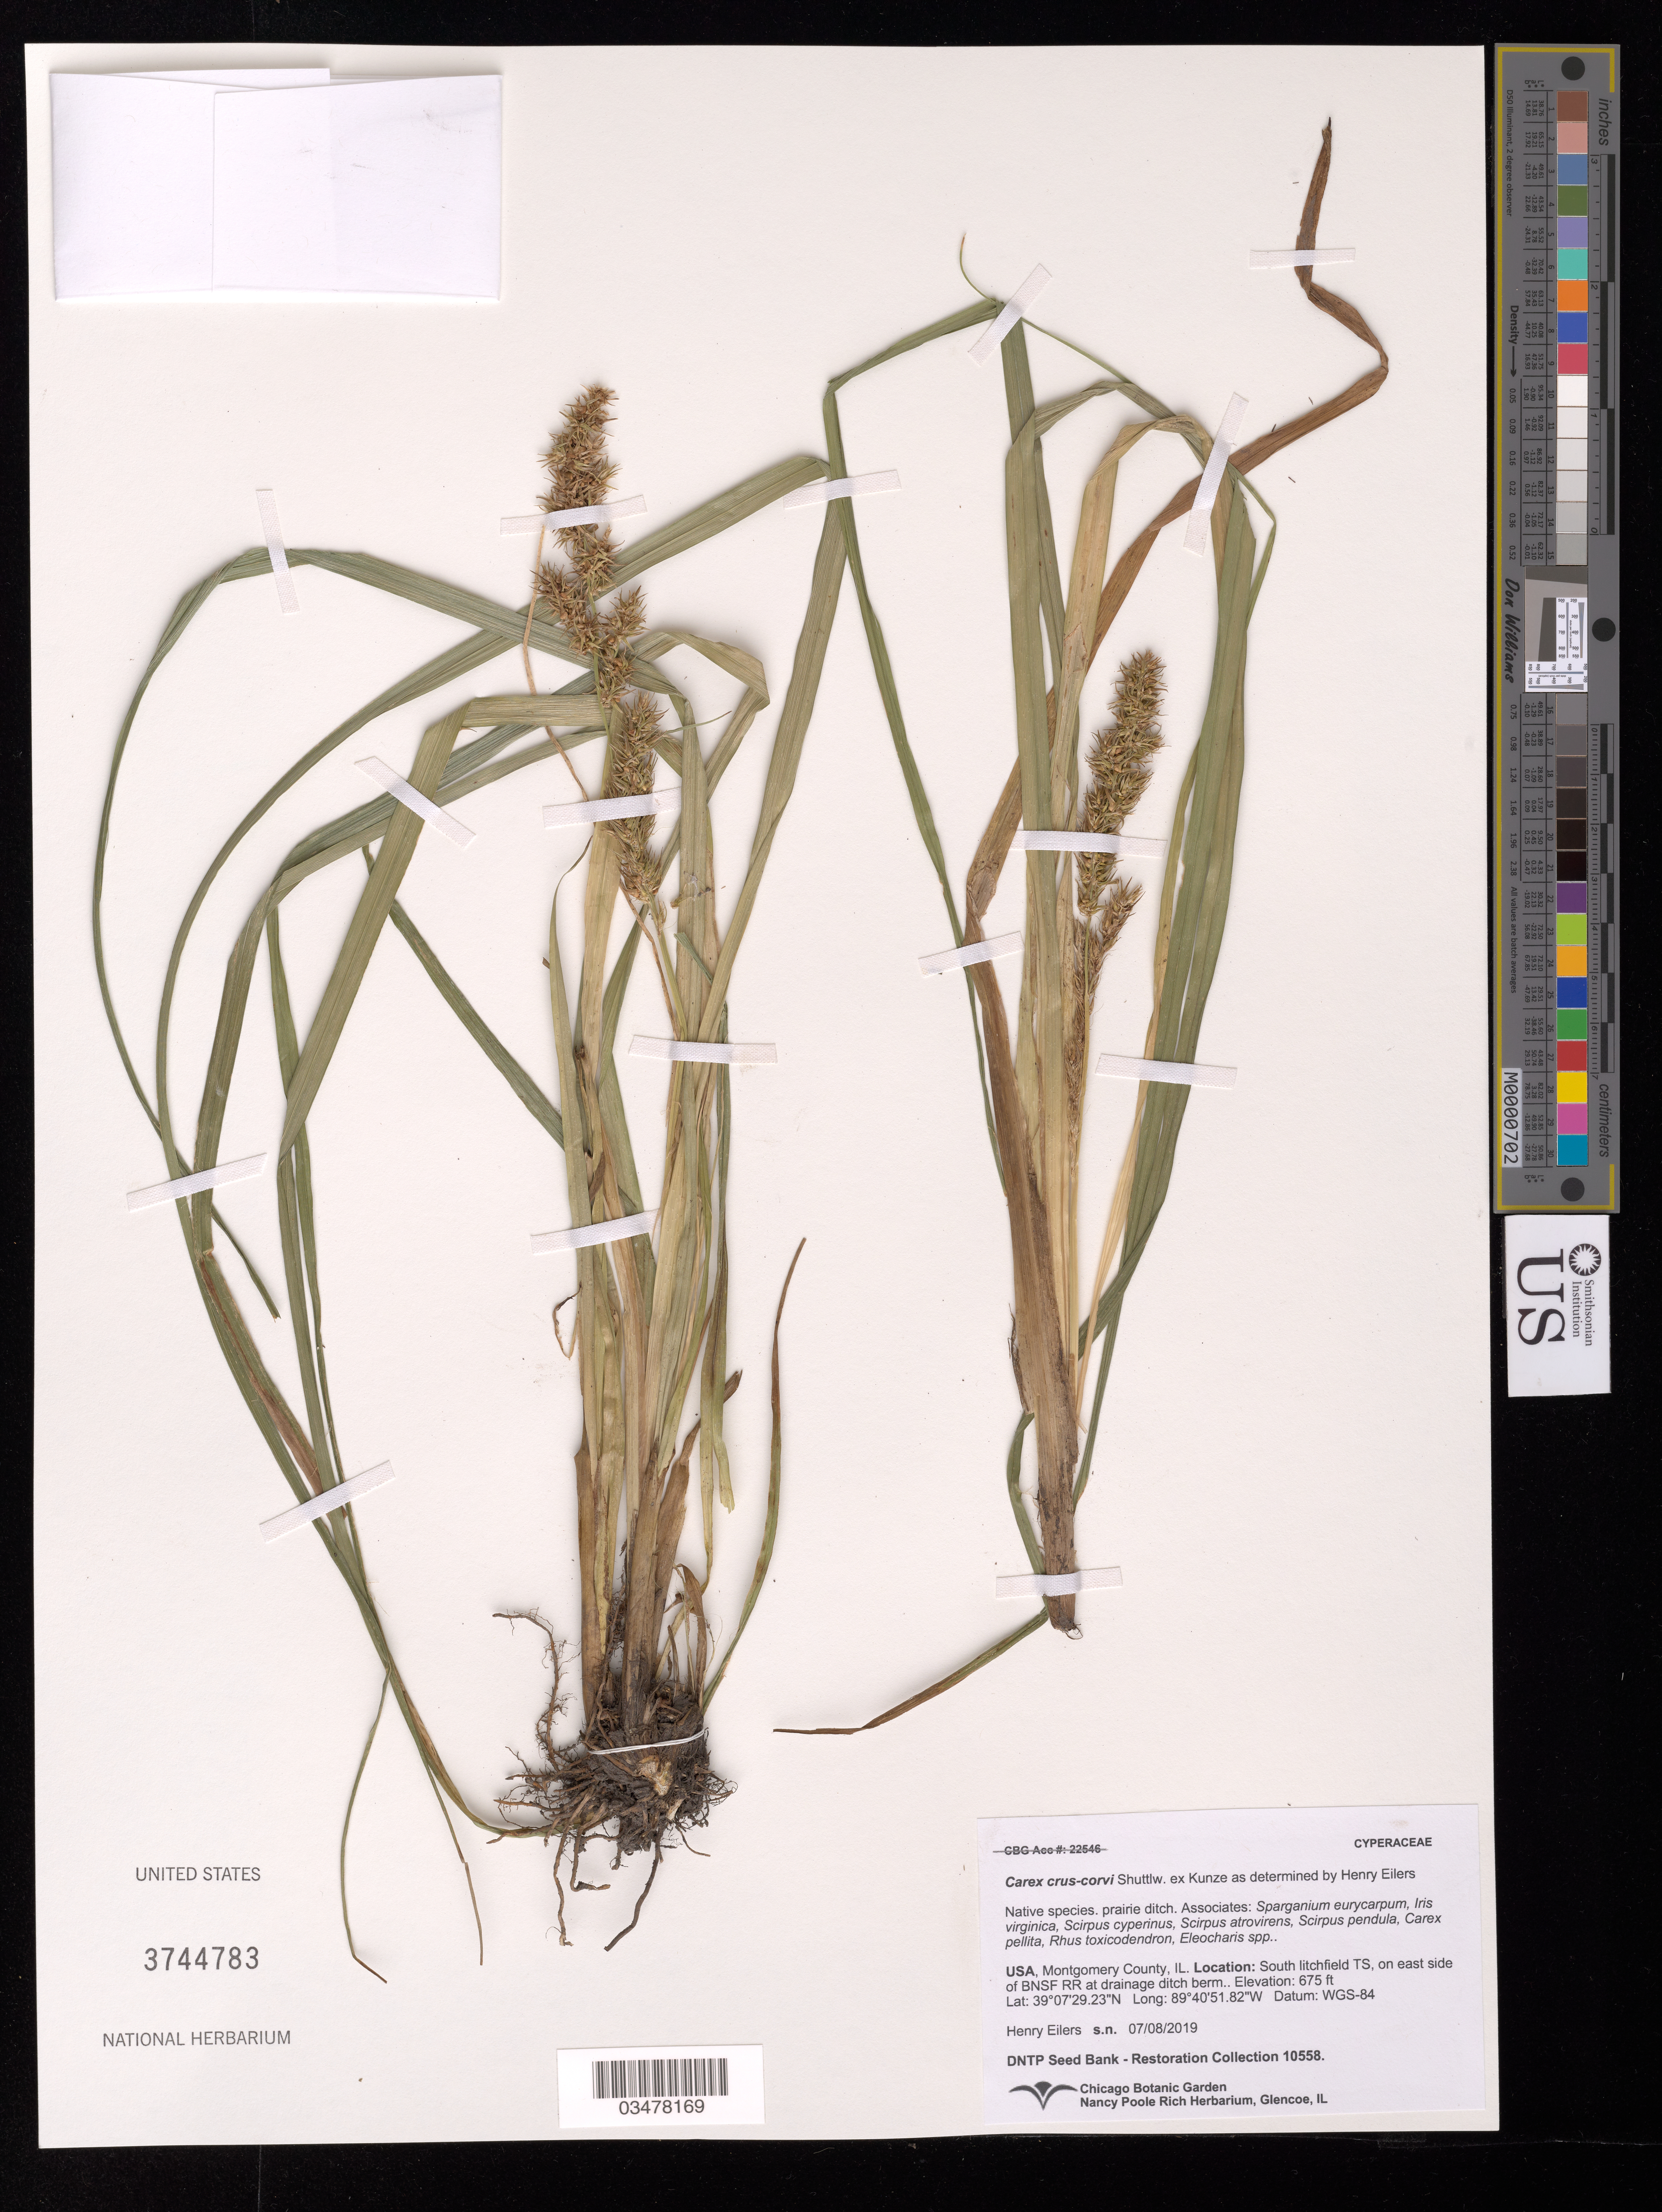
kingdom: Plantae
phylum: Tracheophyta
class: Liliopsida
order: Poales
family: Cyperaceae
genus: Carex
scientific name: Carex crus-corvi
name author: Shuttlew. ex Kunze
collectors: H. Eilers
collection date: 2019-07-08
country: United States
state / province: Illinois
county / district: Montgomery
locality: South Litchfield, on east side of BNSF RR at drainage ditch berm.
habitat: Prairie ditch. With Iris virginica, Scripus pendula, Carex pellita, Eleocharis sp., etc.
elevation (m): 206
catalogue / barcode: US 3744783